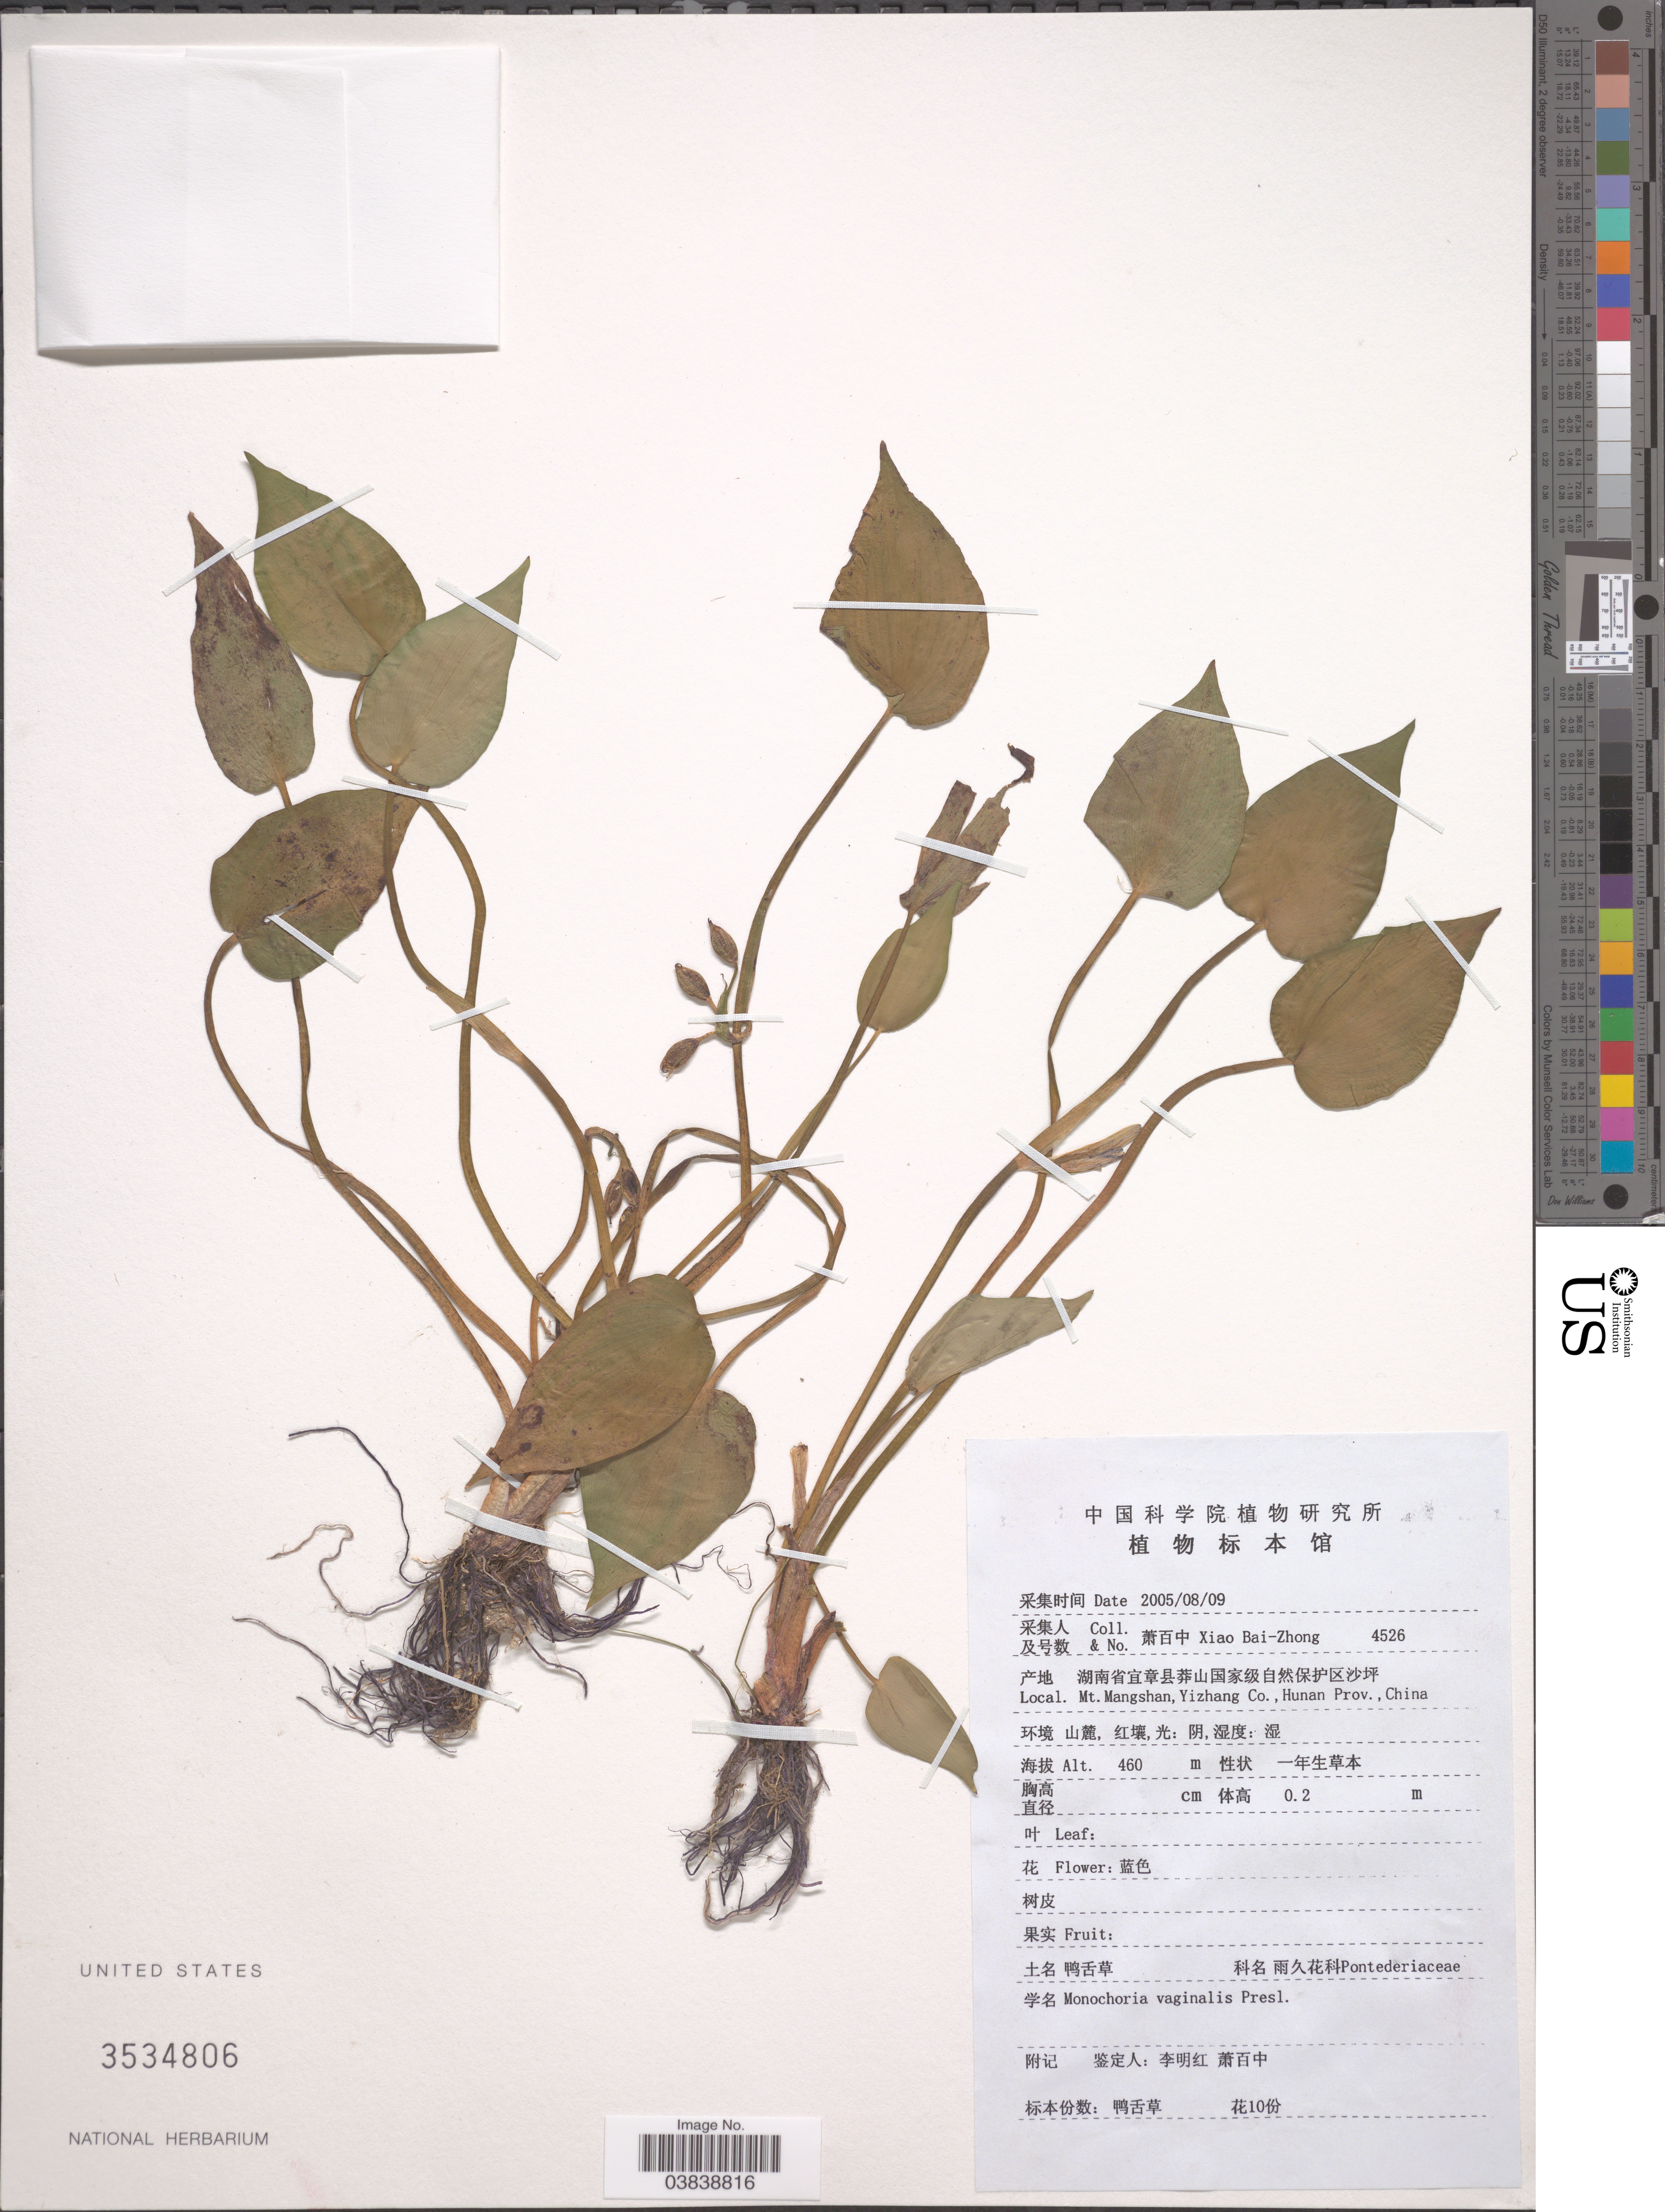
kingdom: Plantae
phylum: Tracheophyta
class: Liliopsida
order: Commelinales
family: Pontederiaceae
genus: Monochoria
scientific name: Monochoria vaginalis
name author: (Burm. f.) C. Presl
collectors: B. Z. Xiao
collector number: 4526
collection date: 2005-08-09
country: China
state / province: Hunan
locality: Mt. Mangshan, Yizhang Co.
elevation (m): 460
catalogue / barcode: US 3534806